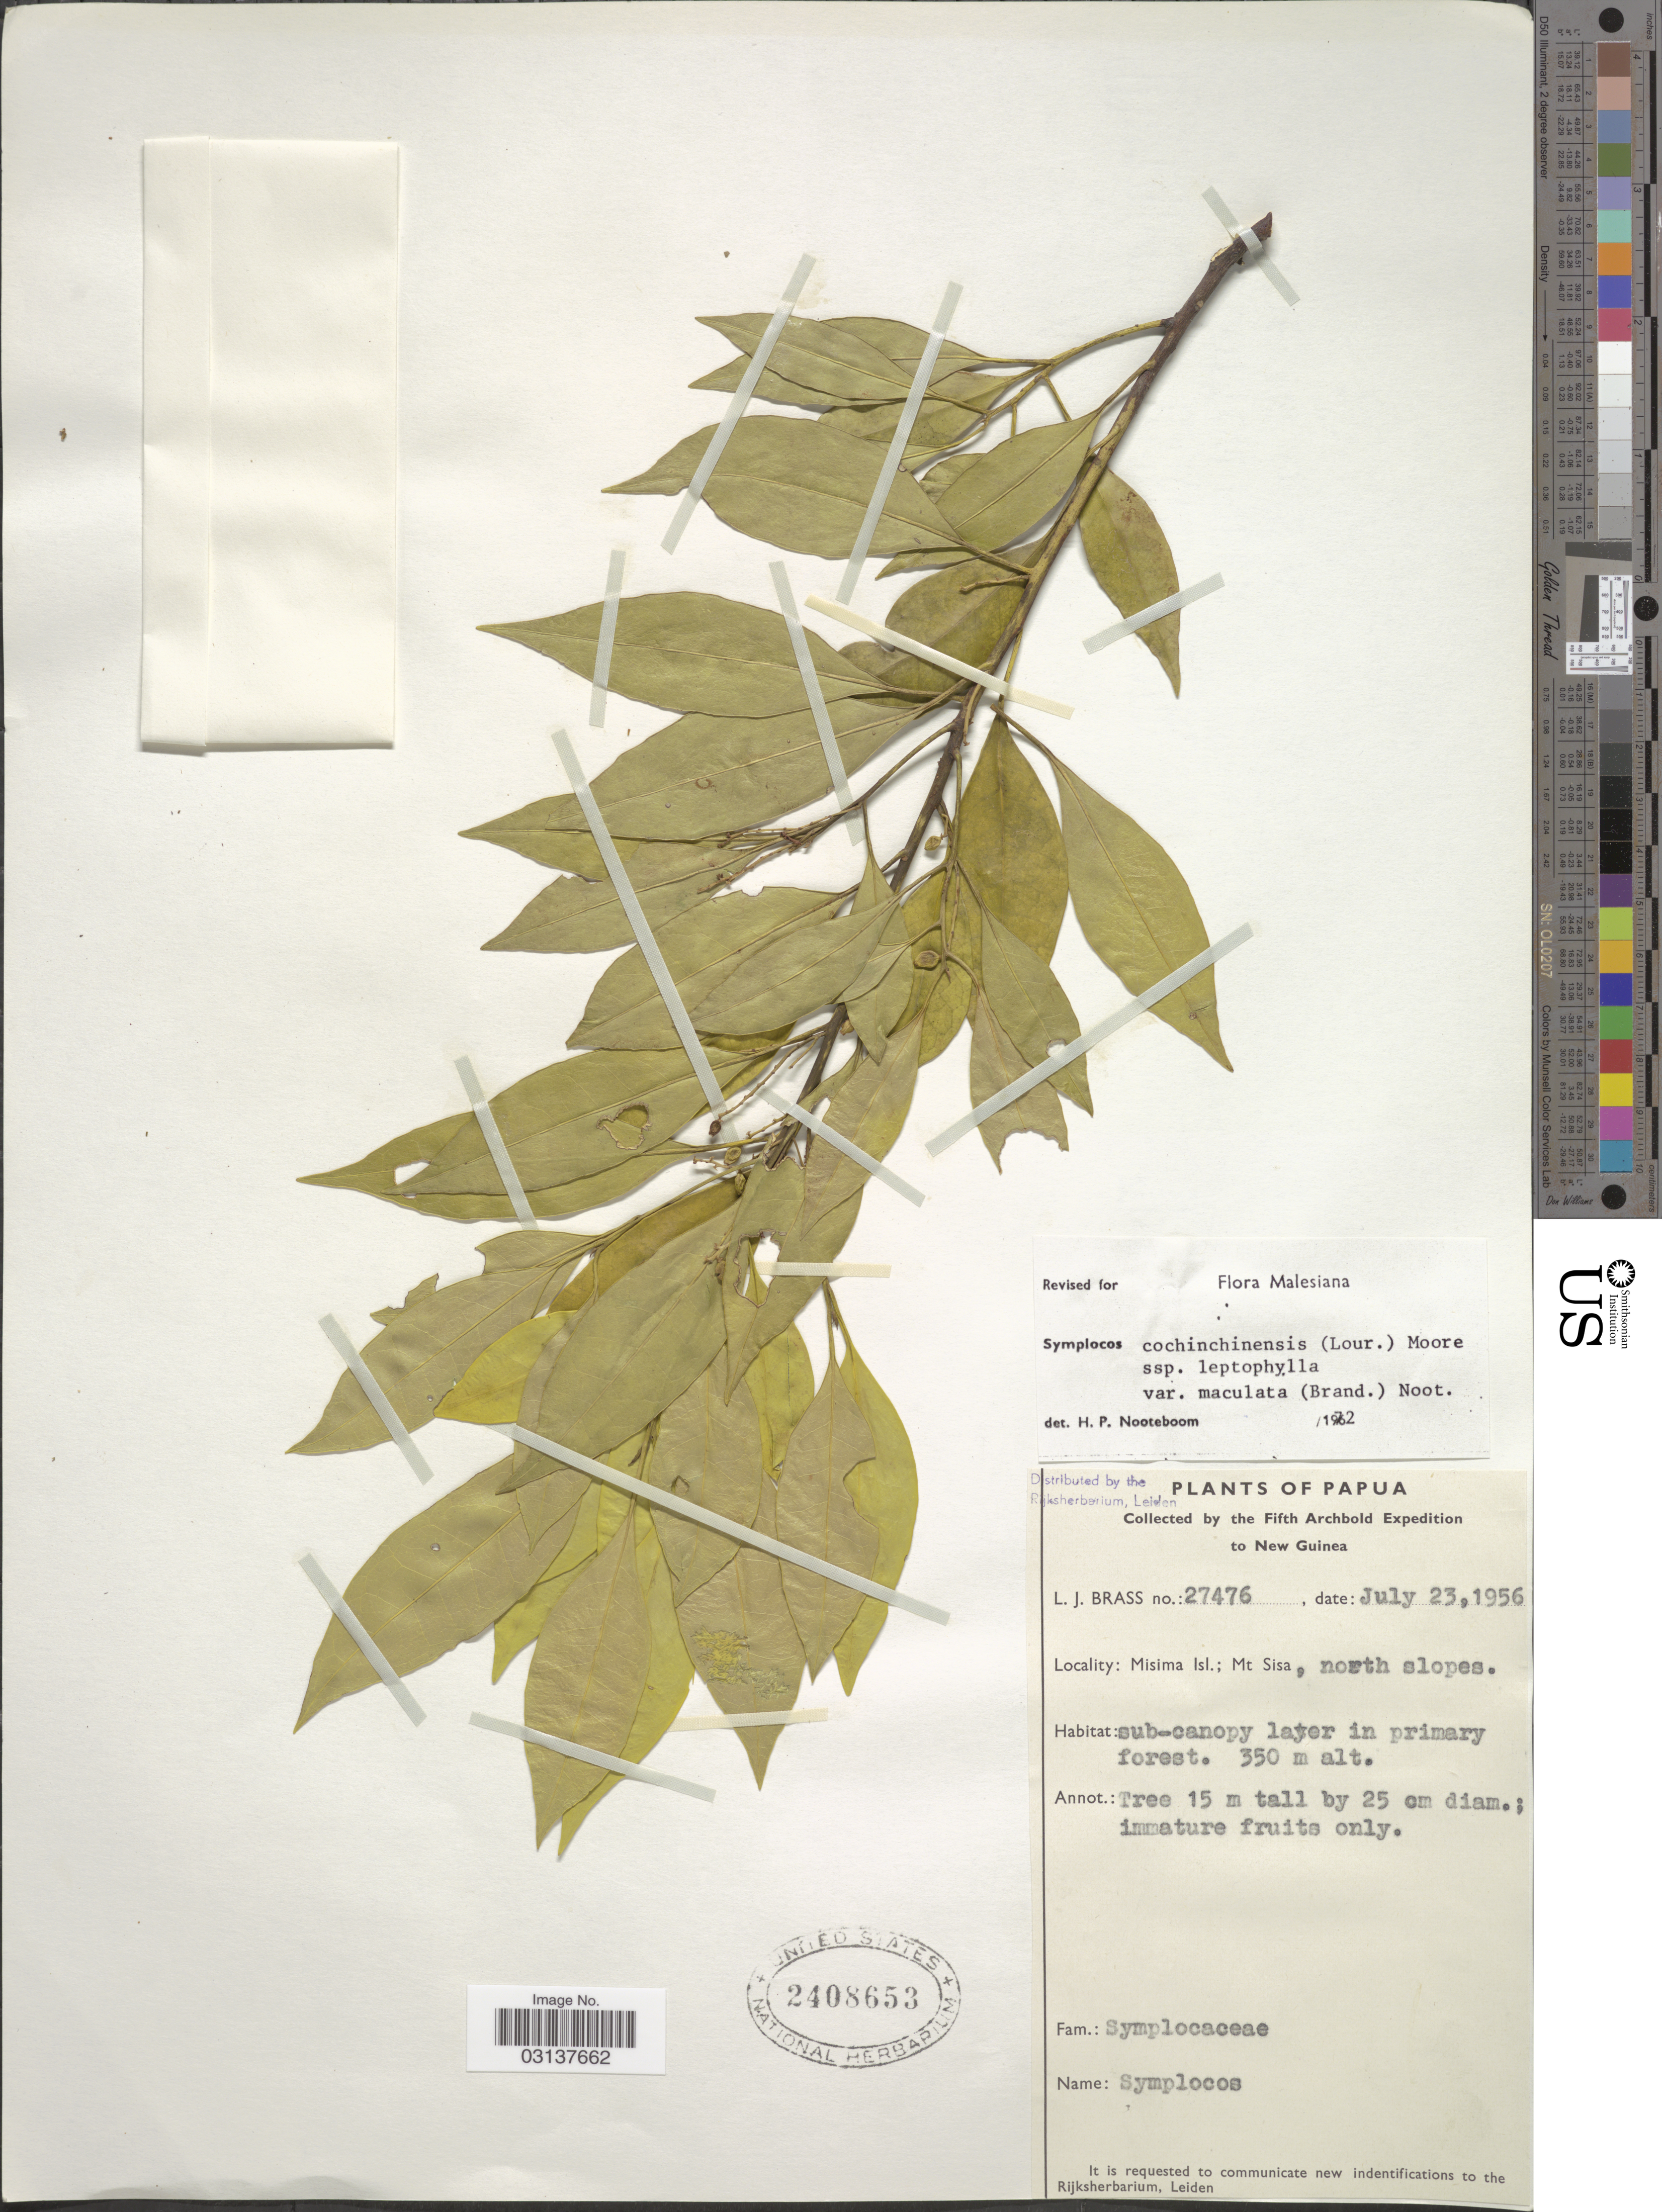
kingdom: Plantae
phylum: Tracheophyta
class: Magnoliopsida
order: Ericales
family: Symplocaceae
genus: Symplocos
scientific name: Symplocos cochinchinensis var. maculata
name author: (Brand) Noot.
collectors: L. J. Brass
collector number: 27476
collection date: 1956-07-23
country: Papua New Guinea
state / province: Milne Bay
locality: Papua, New Guinea, Misima Isl.; Mt Sisa, north slopes.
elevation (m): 350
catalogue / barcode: US 2408653